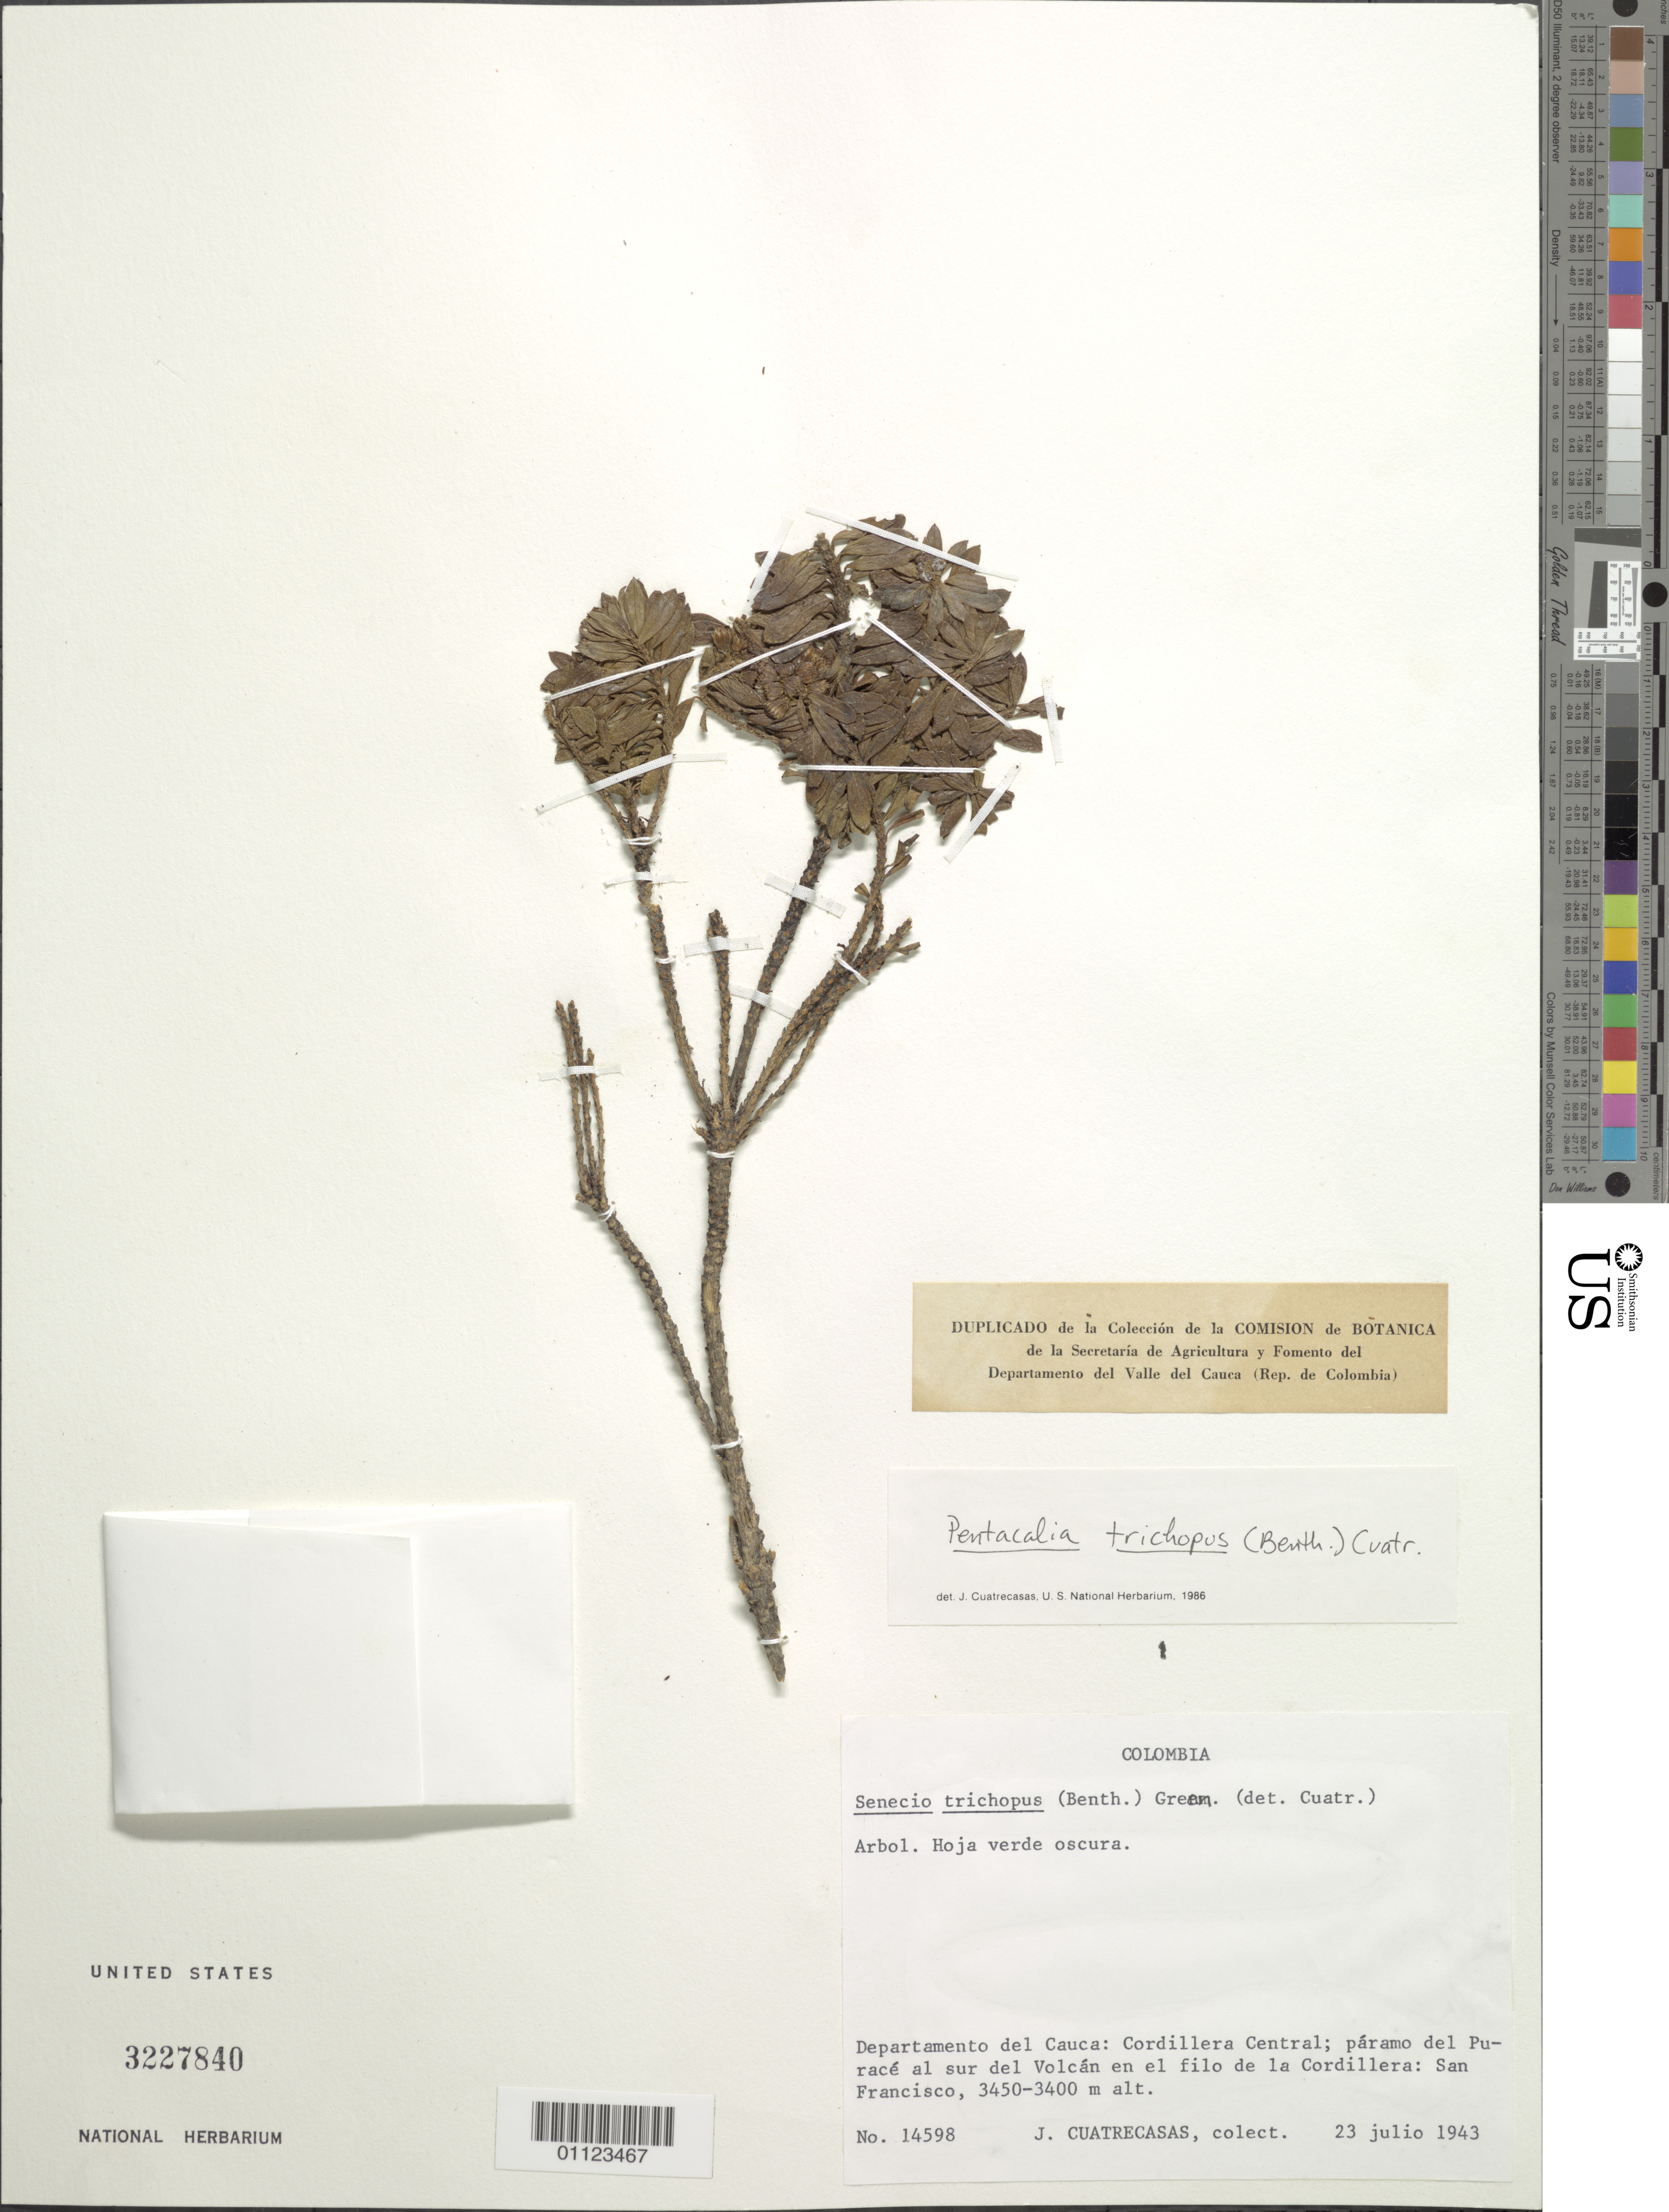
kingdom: Plantae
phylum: Tracheophyta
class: Magnoliopsida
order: Asterales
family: Asteraceae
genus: Pentacalia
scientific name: Pentacalia trichopus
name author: (Benth.) Cuatrec.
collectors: J. Cuatrecasas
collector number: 14598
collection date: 1943-07-23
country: Colombia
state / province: Cauca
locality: Cordillera Central, páramo del Puracé al sur del Volcán en el filo de la Cordillera, San Francisco.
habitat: Paramo.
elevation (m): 3400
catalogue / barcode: US 3227840